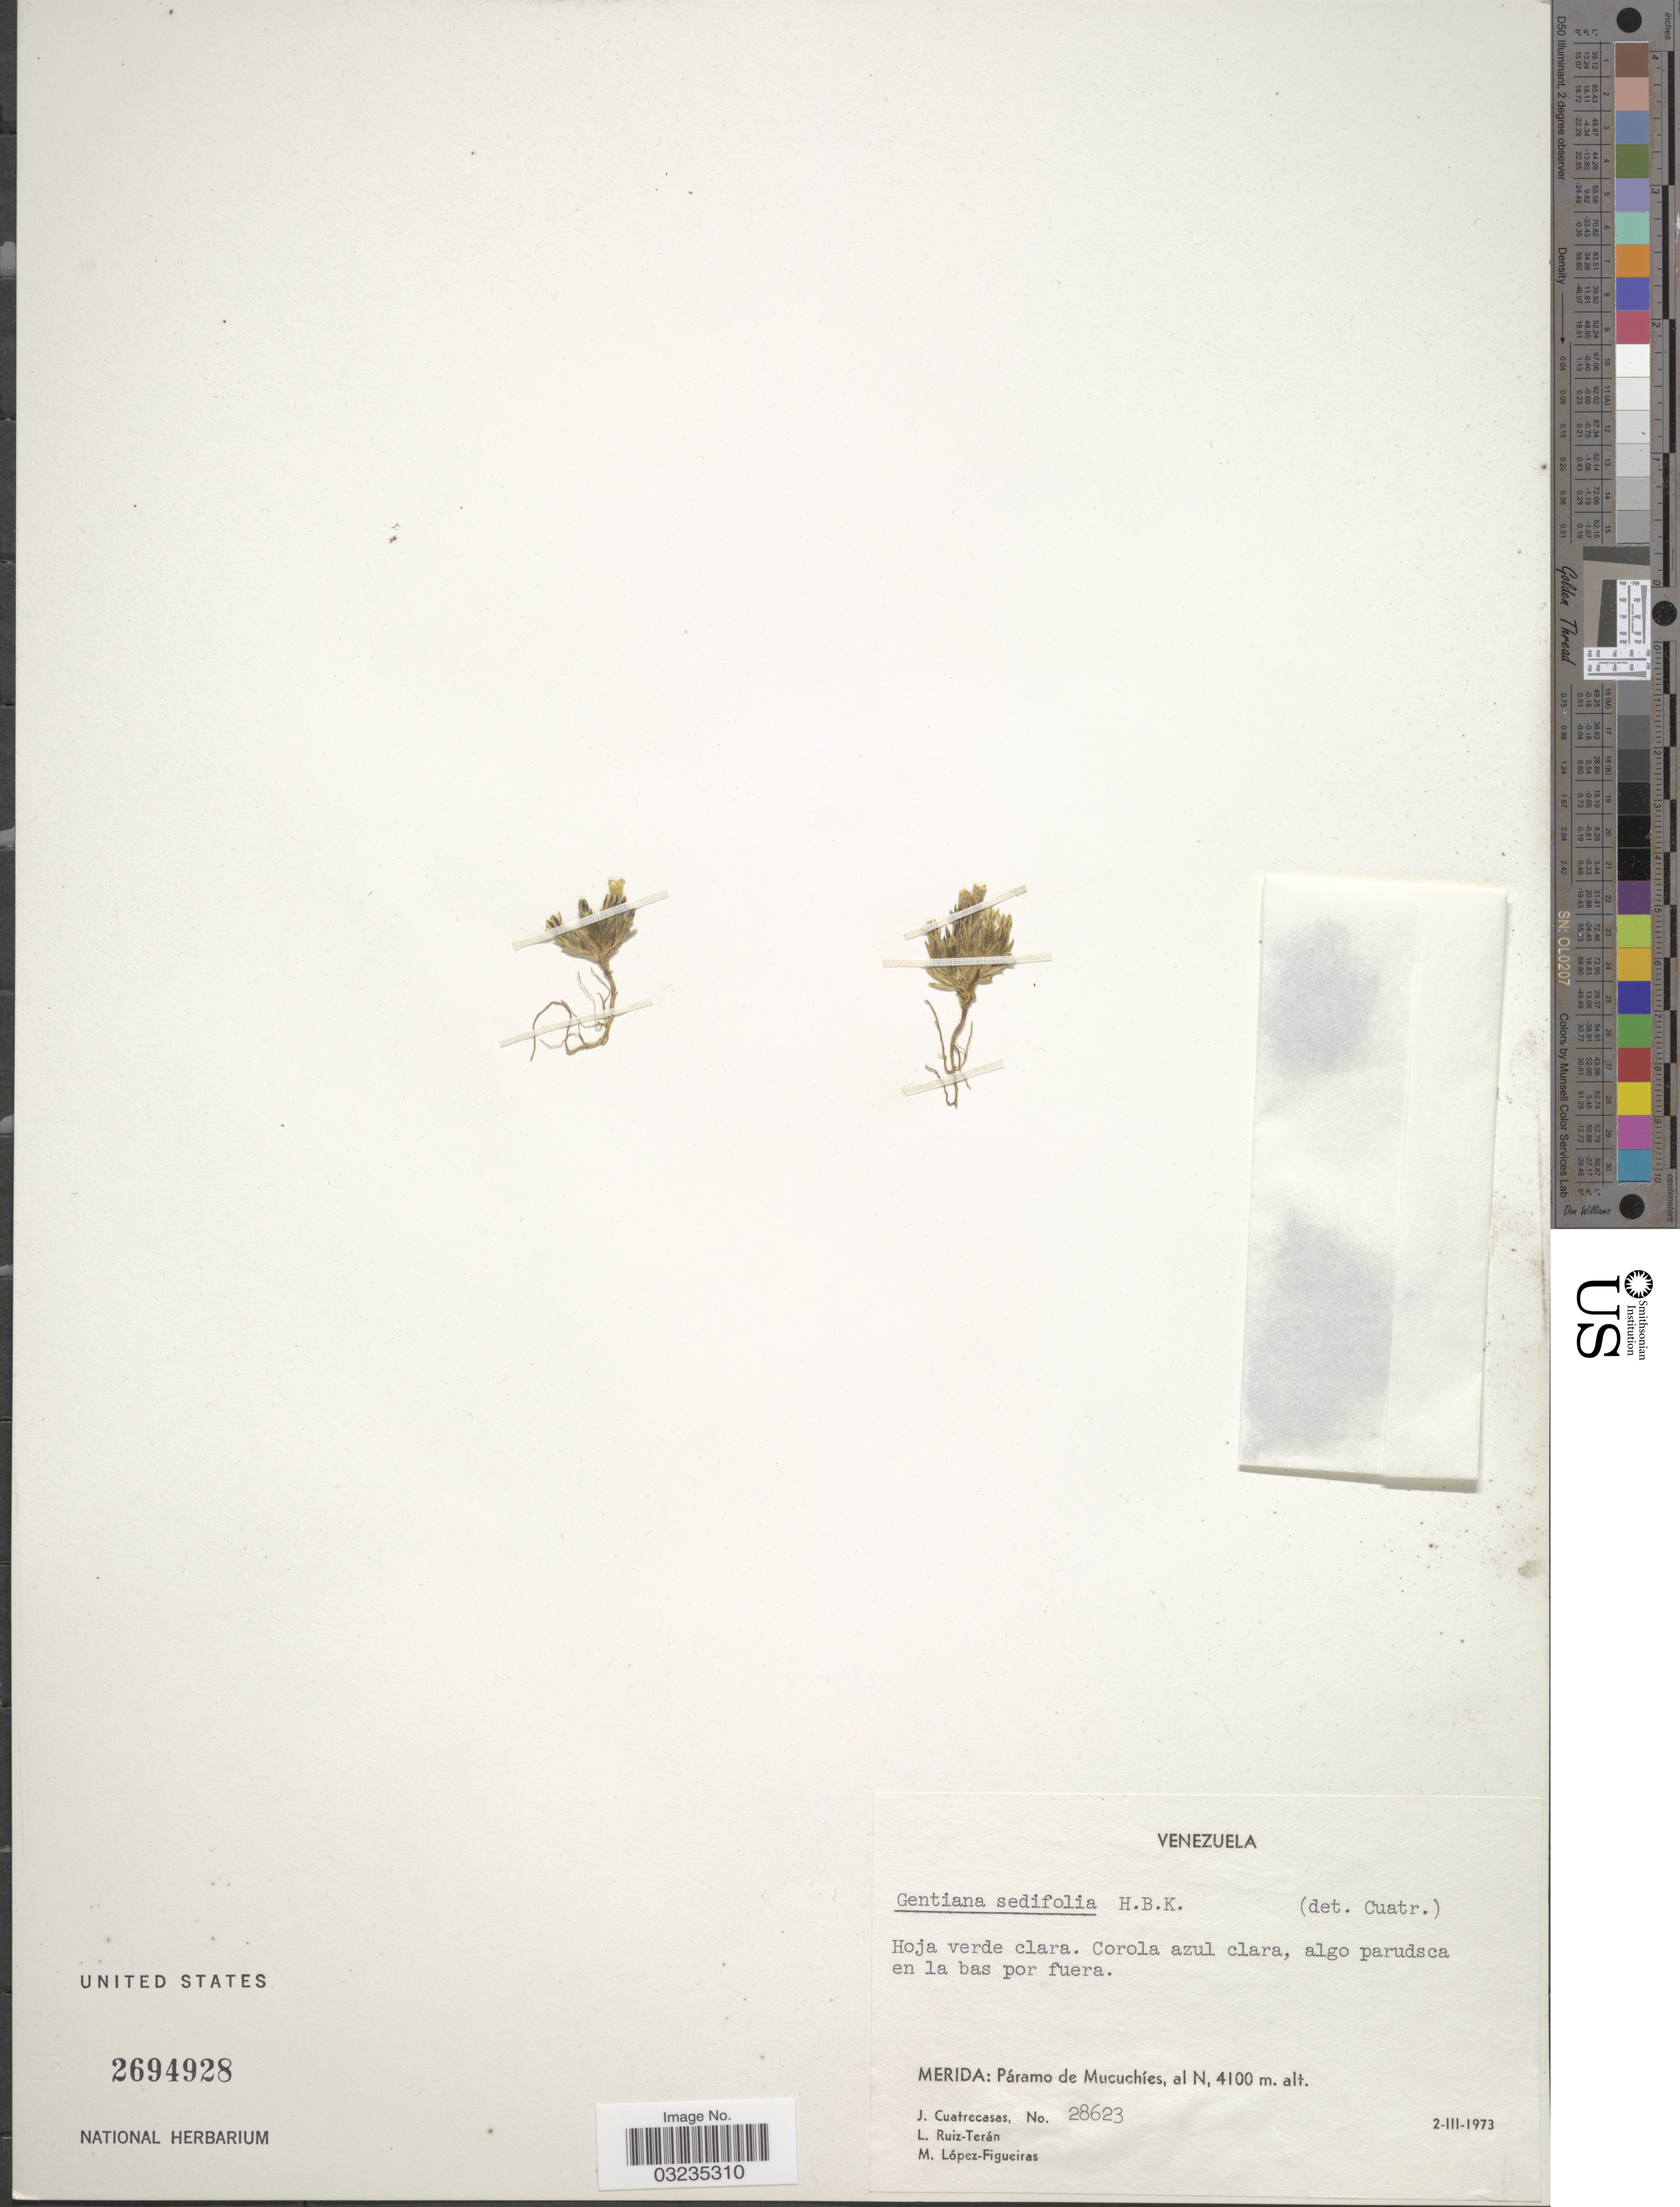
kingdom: Plantae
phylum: Tracheophyta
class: Magnoliopsida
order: Gentianales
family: Gentianaceae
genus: Gentiana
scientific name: Gentiana sedifolia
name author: Kunth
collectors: J. Cuatrecasas, L. E. Ruíz-Terán & M. López Figueiras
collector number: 28623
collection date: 1973-03-02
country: Venezuela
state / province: Mérida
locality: Páramo de Mucuchíes, al N.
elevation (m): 4100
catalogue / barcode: US 2694928